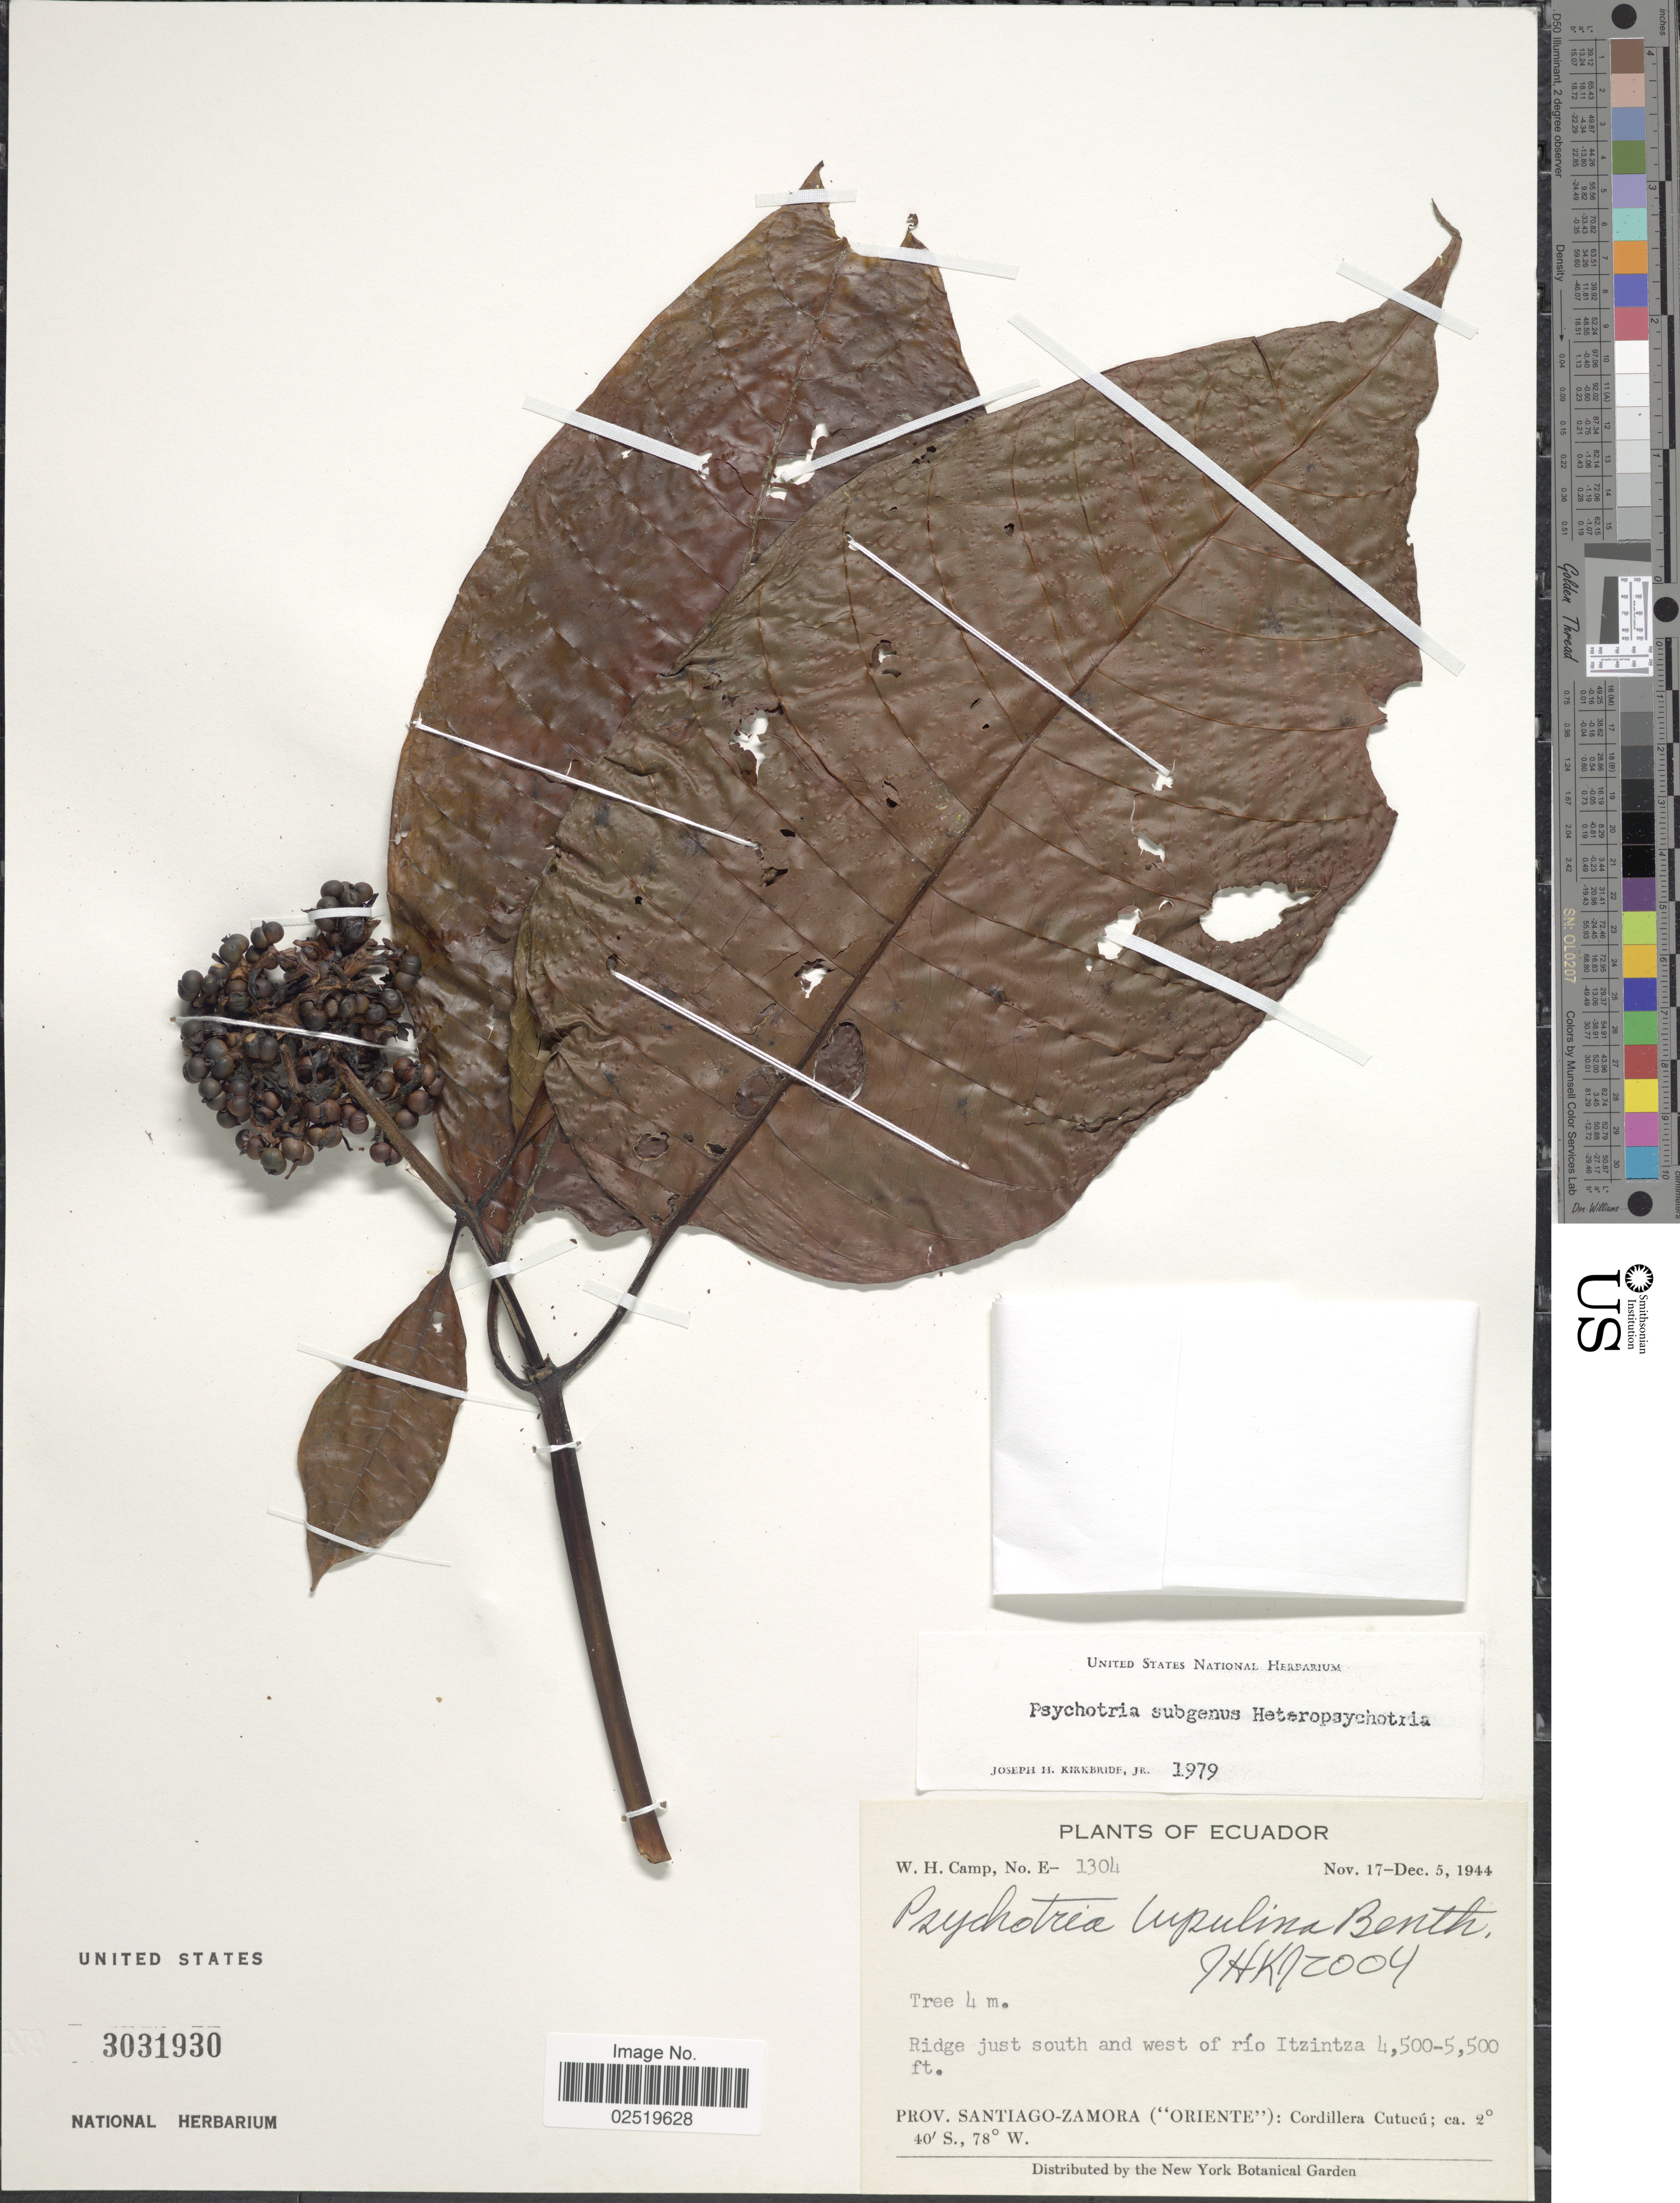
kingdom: Plantae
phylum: Tracheophyta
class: Magnoliopsida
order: Gentianales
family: Rubiaceae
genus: Psychotria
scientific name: Psychotria lupulina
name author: Benth.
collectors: W. H. Camp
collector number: E-1304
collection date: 1944-11-17/1944-12-05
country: Ecuador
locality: Ridge just south and west of rio Itzintza, Prov. Santiago-Zamora ("Oriente"): Cordillera Cutucu.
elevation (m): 1372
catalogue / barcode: US 3031930